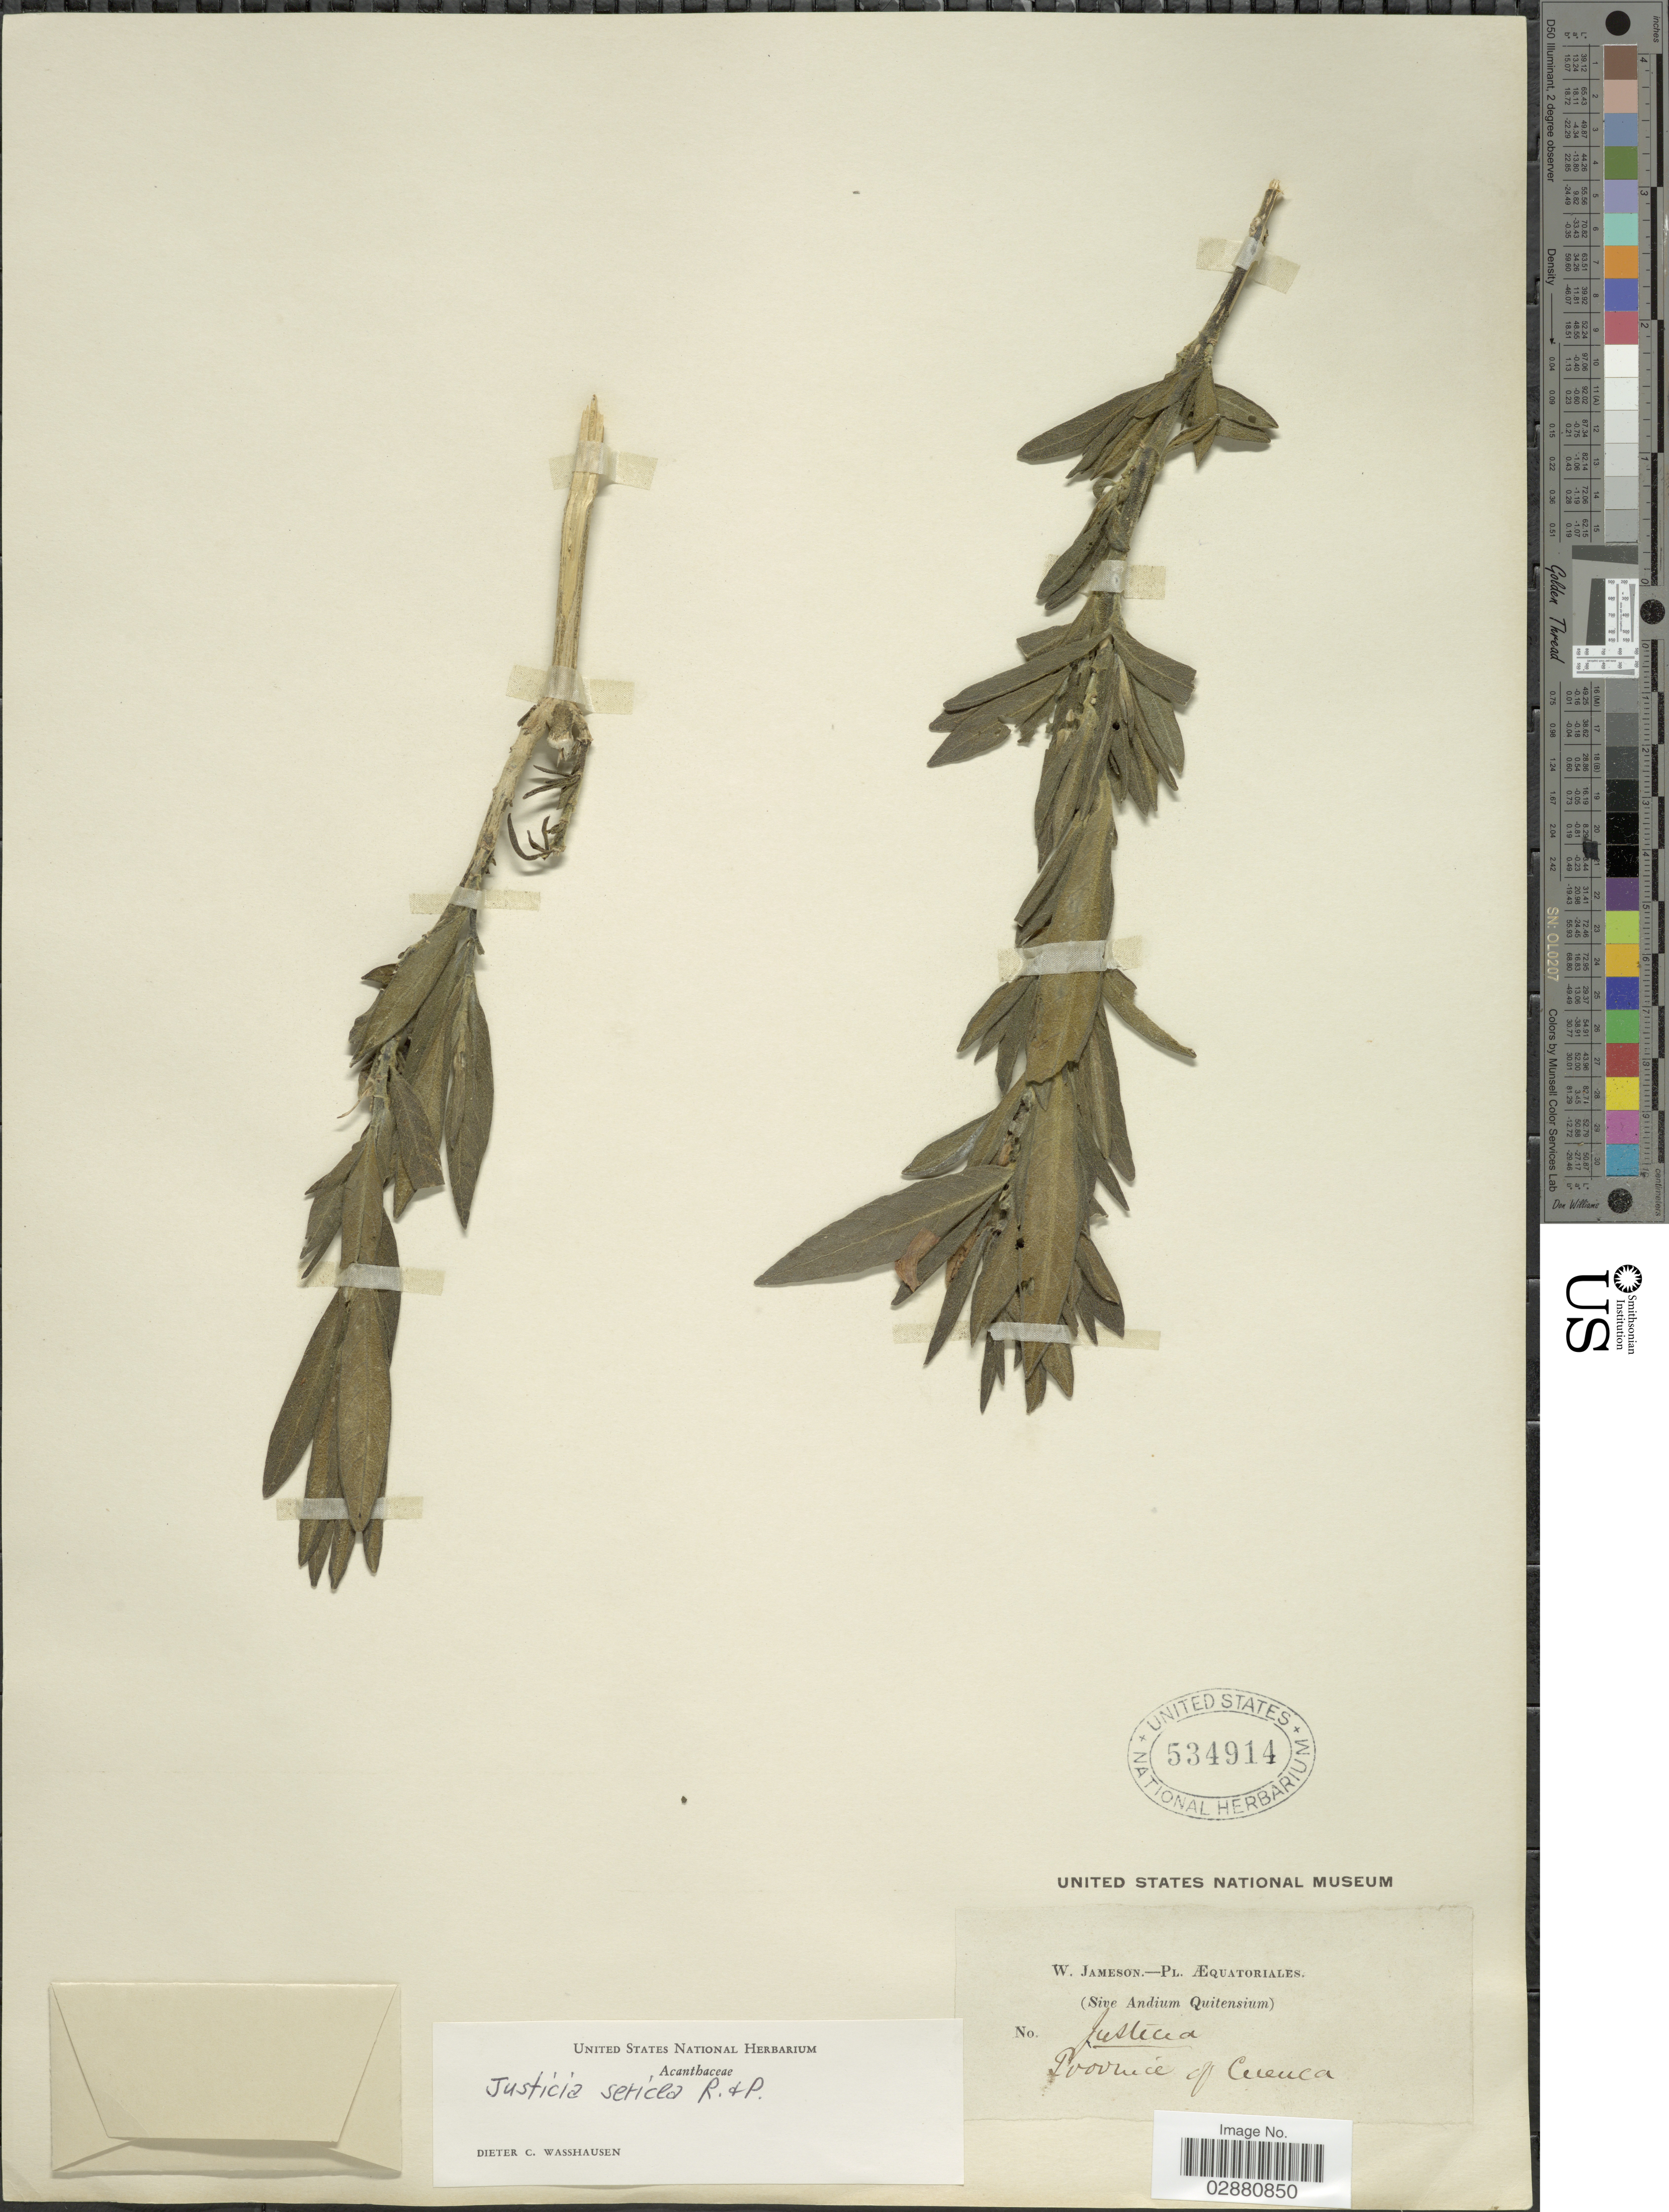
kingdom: Plantae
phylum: Tracheophyta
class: Magnoliopsida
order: Lamiales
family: Acanthaceae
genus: Justicia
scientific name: Justicia sericea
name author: Ruiz & Pav.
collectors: W. Jameson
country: Ecuador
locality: Province of Cuenca.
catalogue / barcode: US 534914